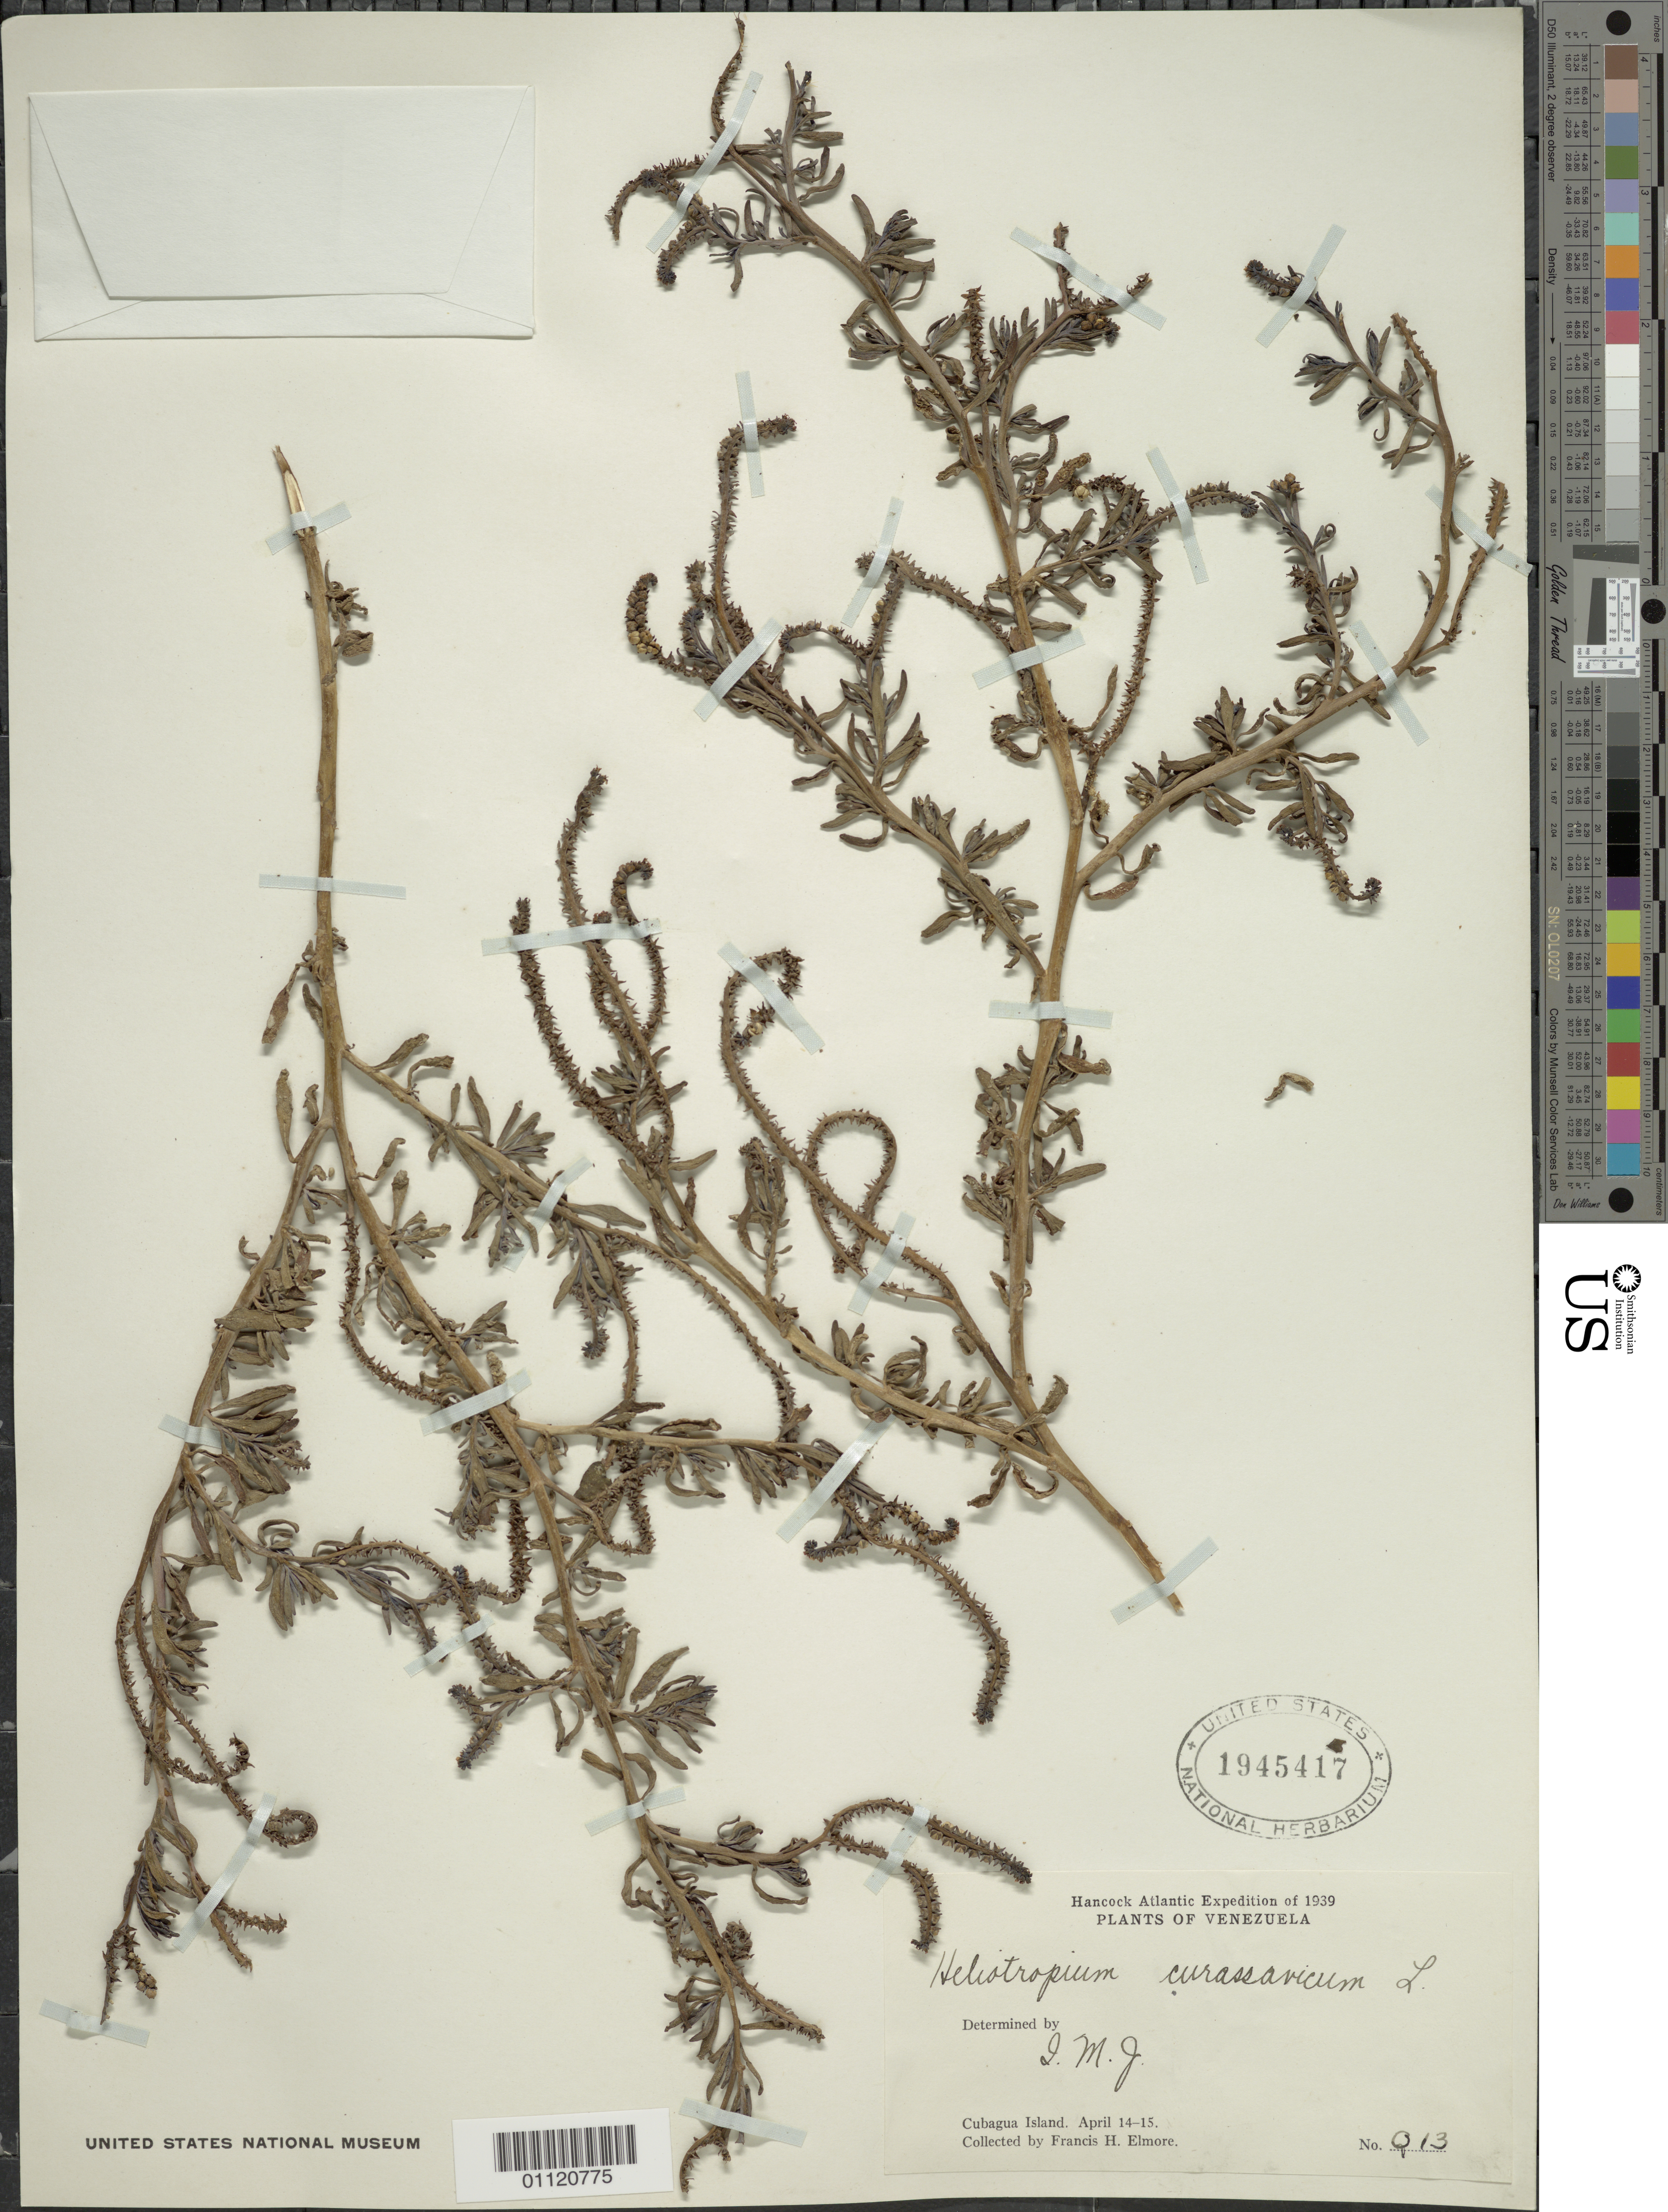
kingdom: Plantae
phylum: Tracheophyta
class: Magnoliopsida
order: Boraginales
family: Heliotropiaceae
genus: Heliotropium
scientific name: Heliotropium curassavicum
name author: L.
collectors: F. H. Elmore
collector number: Q13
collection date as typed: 14 Apr 1939 to 15 Apr 1939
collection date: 1939-04-14/1939-04-15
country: Venezuela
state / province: Nueva Esparta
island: Cubagua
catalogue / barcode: US 1945417